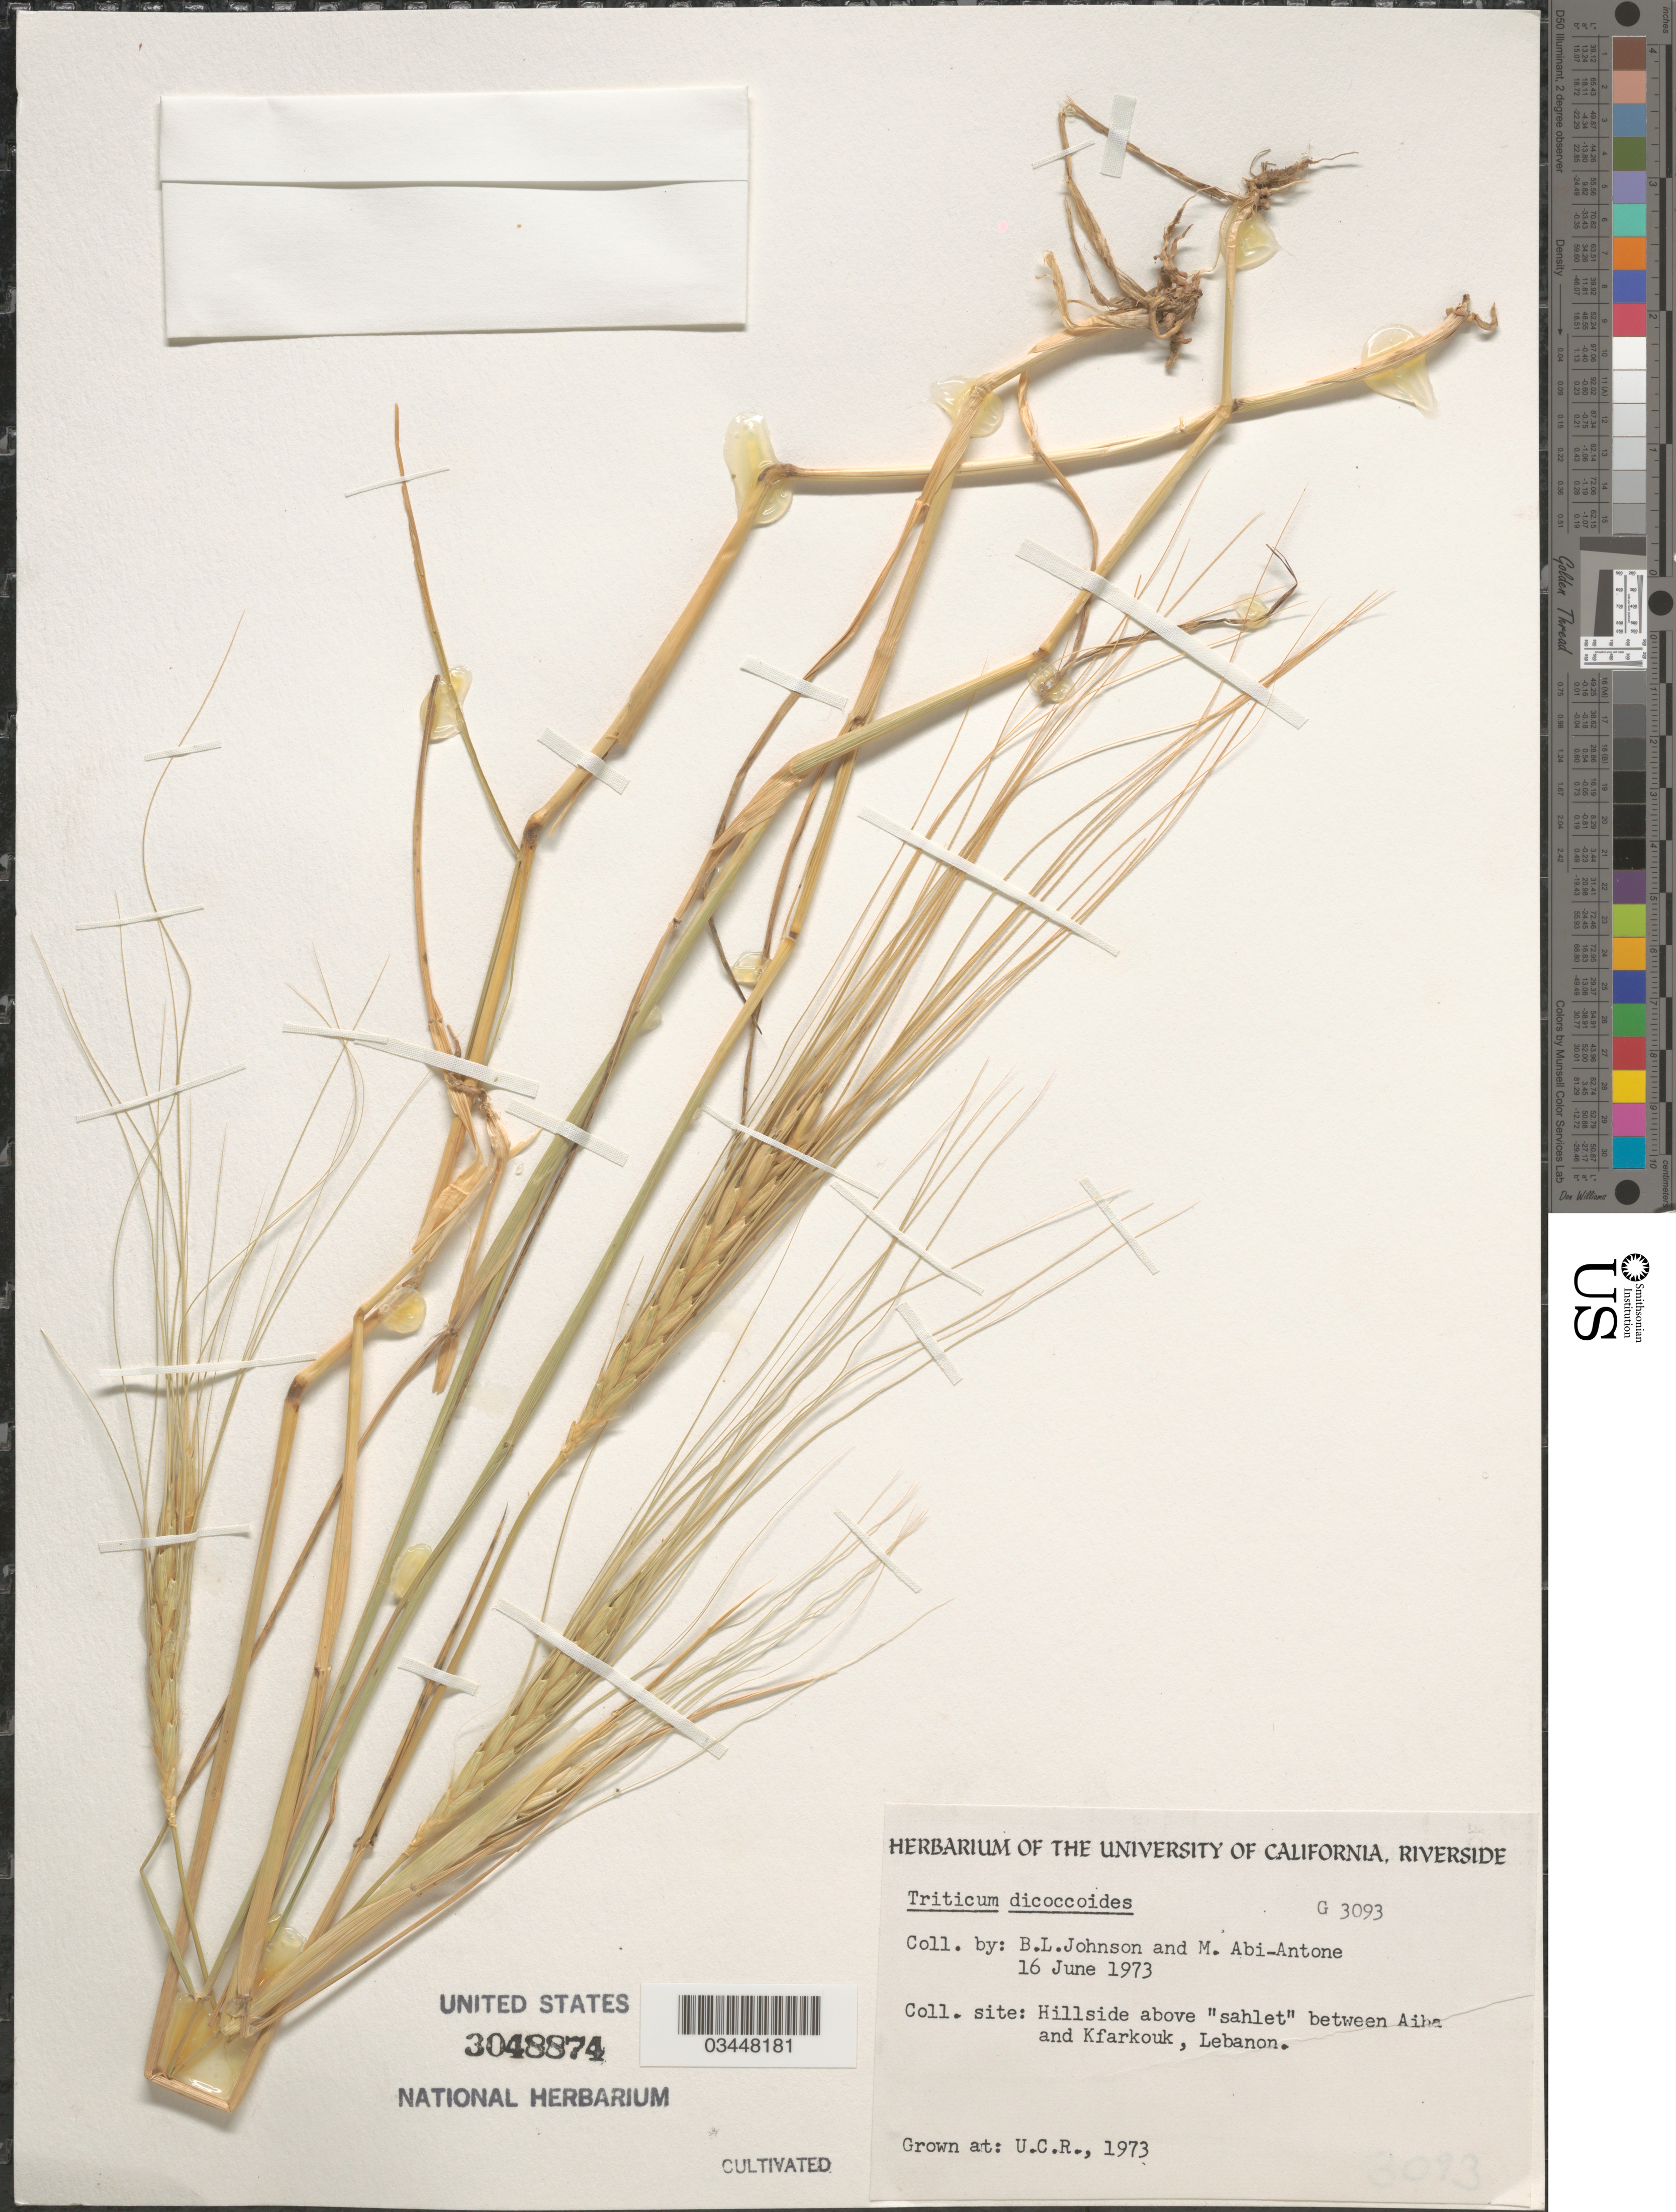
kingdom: Plantae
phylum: Tracheophyta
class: Liliopsida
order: Poales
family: Poaceae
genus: Triticum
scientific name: Triticum dicoccoides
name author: (Körn.) Körn. ex Schweinf.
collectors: ex herb. Univ. of California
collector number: G3093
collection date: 1973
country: United States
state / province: California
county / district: Riverside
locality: U.C.R.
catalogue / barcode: US 3048874